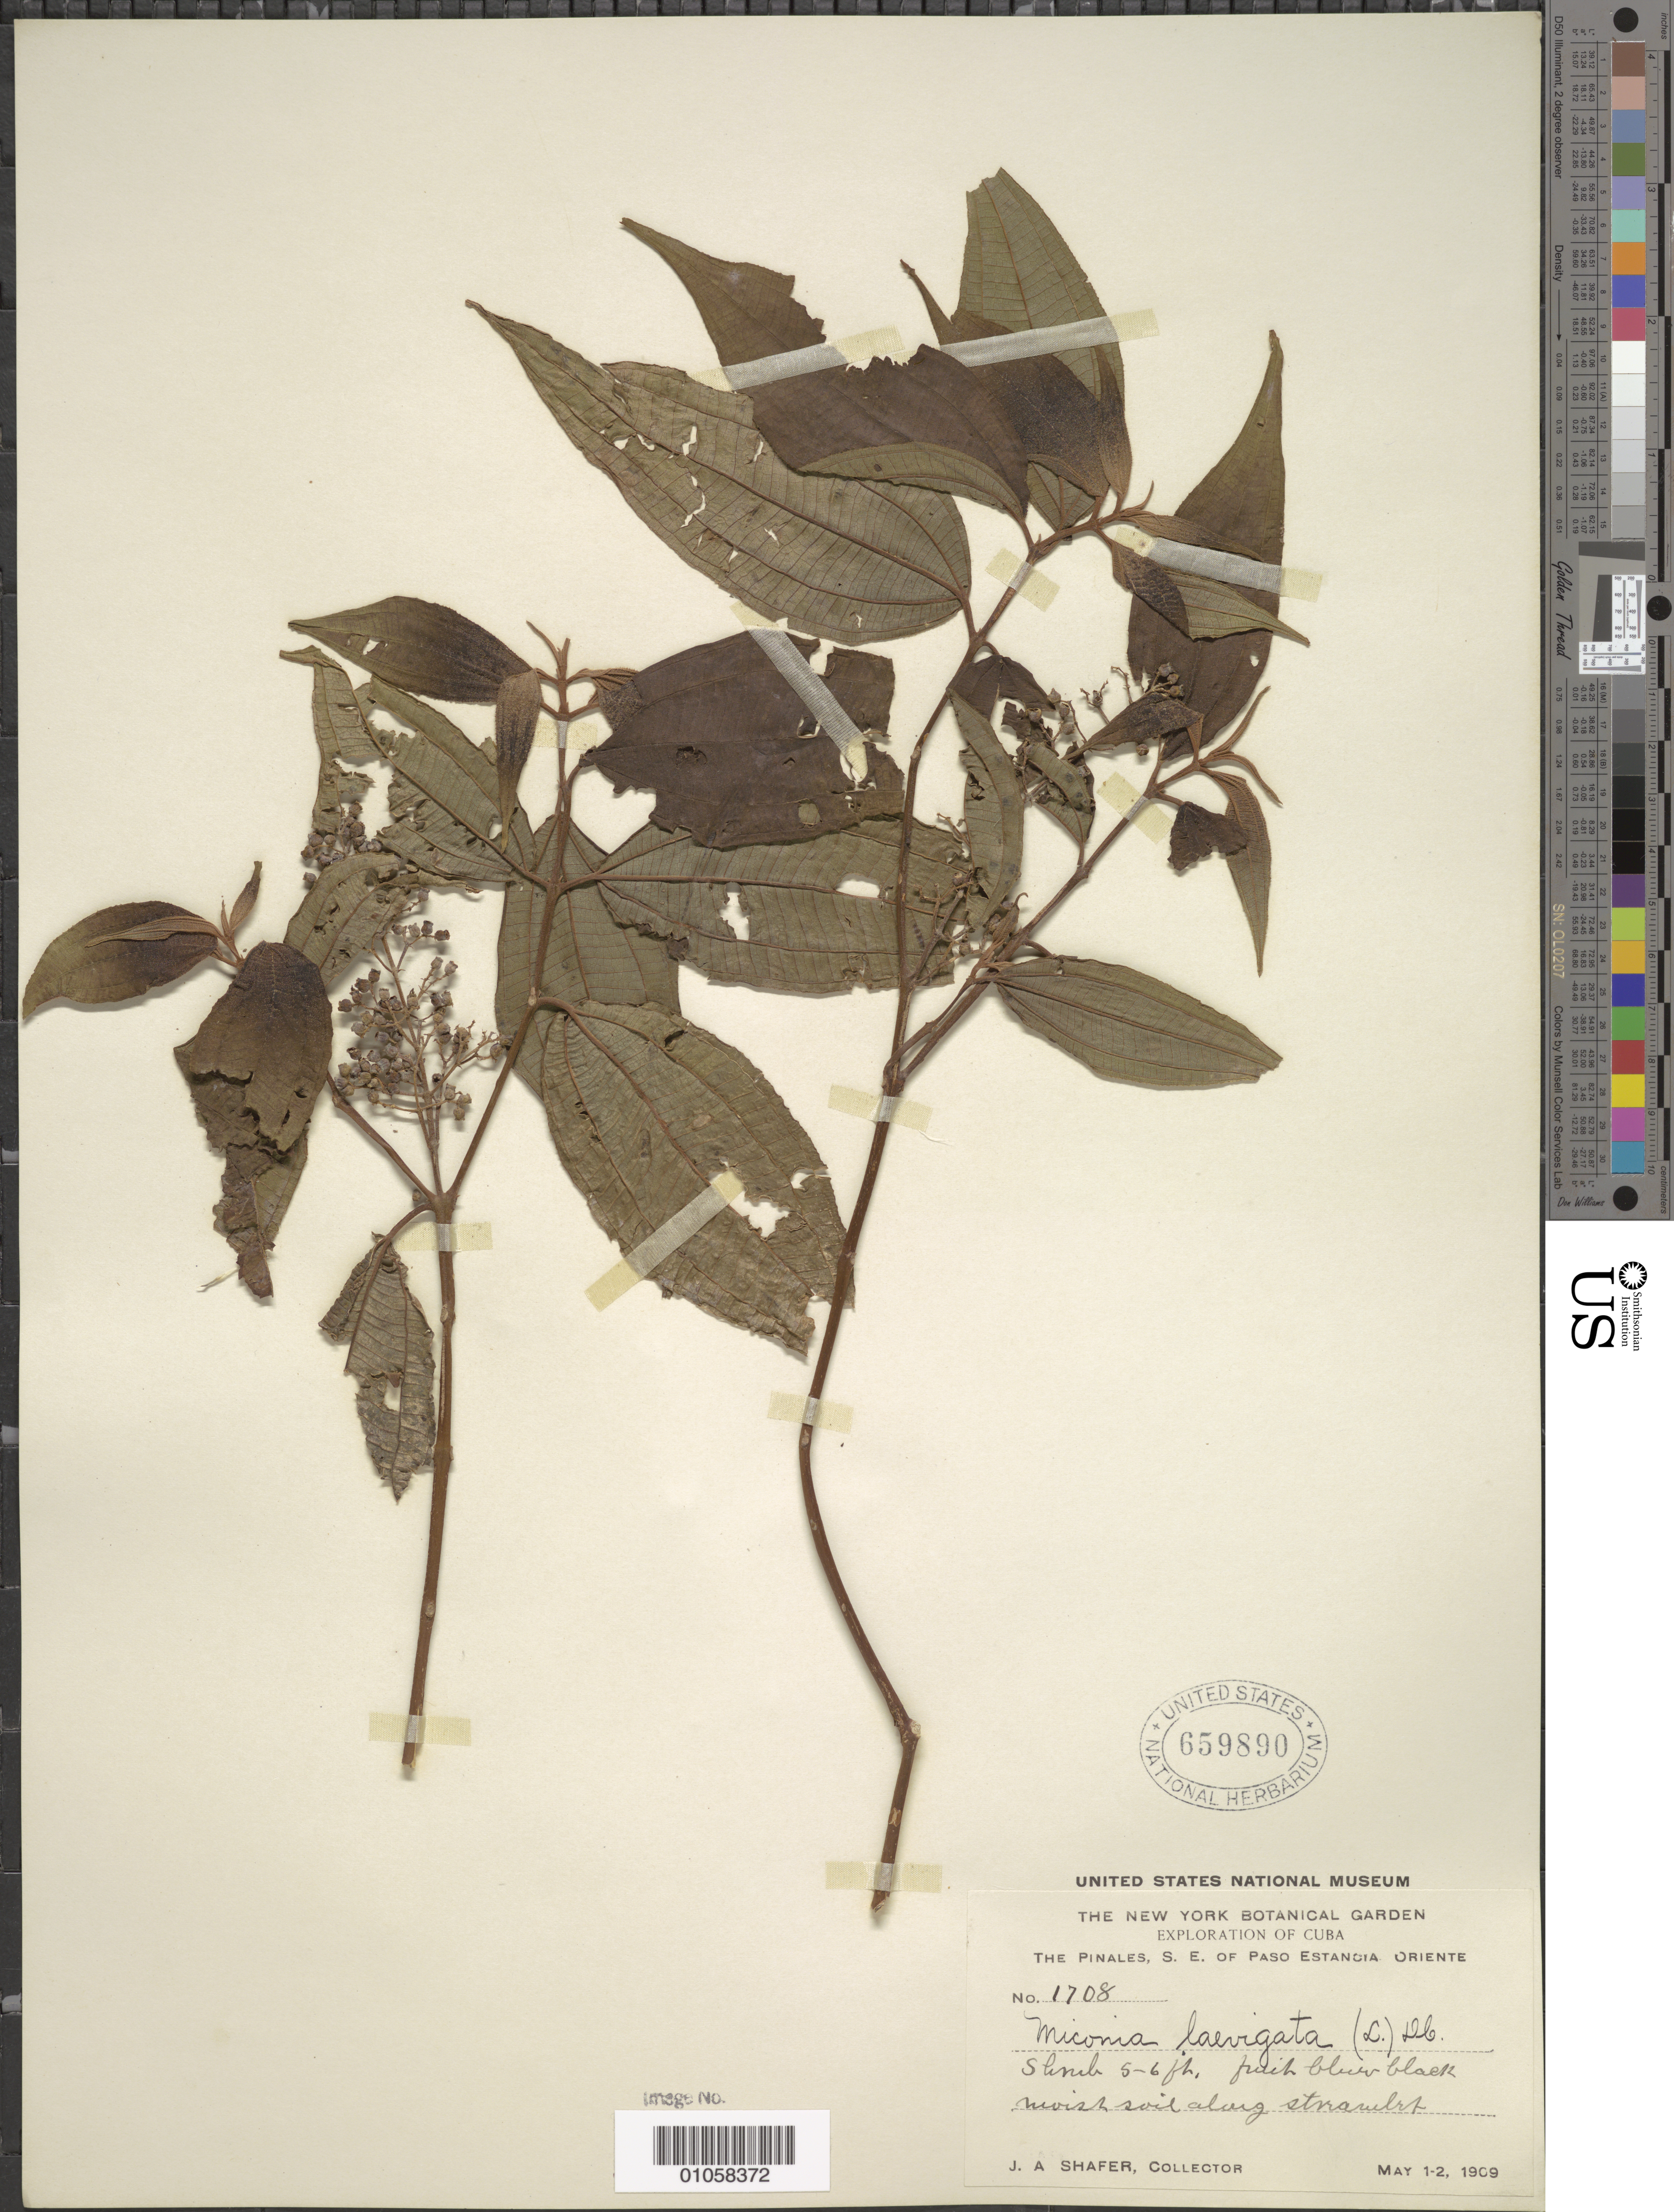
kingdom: Plantae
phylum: Tracheophyta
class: Magnoliopsida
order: Myrtales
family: Melastomataceae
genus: Miconia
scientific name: Miconia laevigata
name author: (L.) D. Don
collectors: J. A. Shafer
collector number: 1708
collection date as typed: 01 May 1909 to 1 May 1909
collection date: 1909-05-01/1909-05-02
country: Cuba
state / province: Granma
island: Cuba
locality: The Pinales, SE of Paso Estancia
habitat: Moist soil along streamlet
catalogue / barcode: US 659890